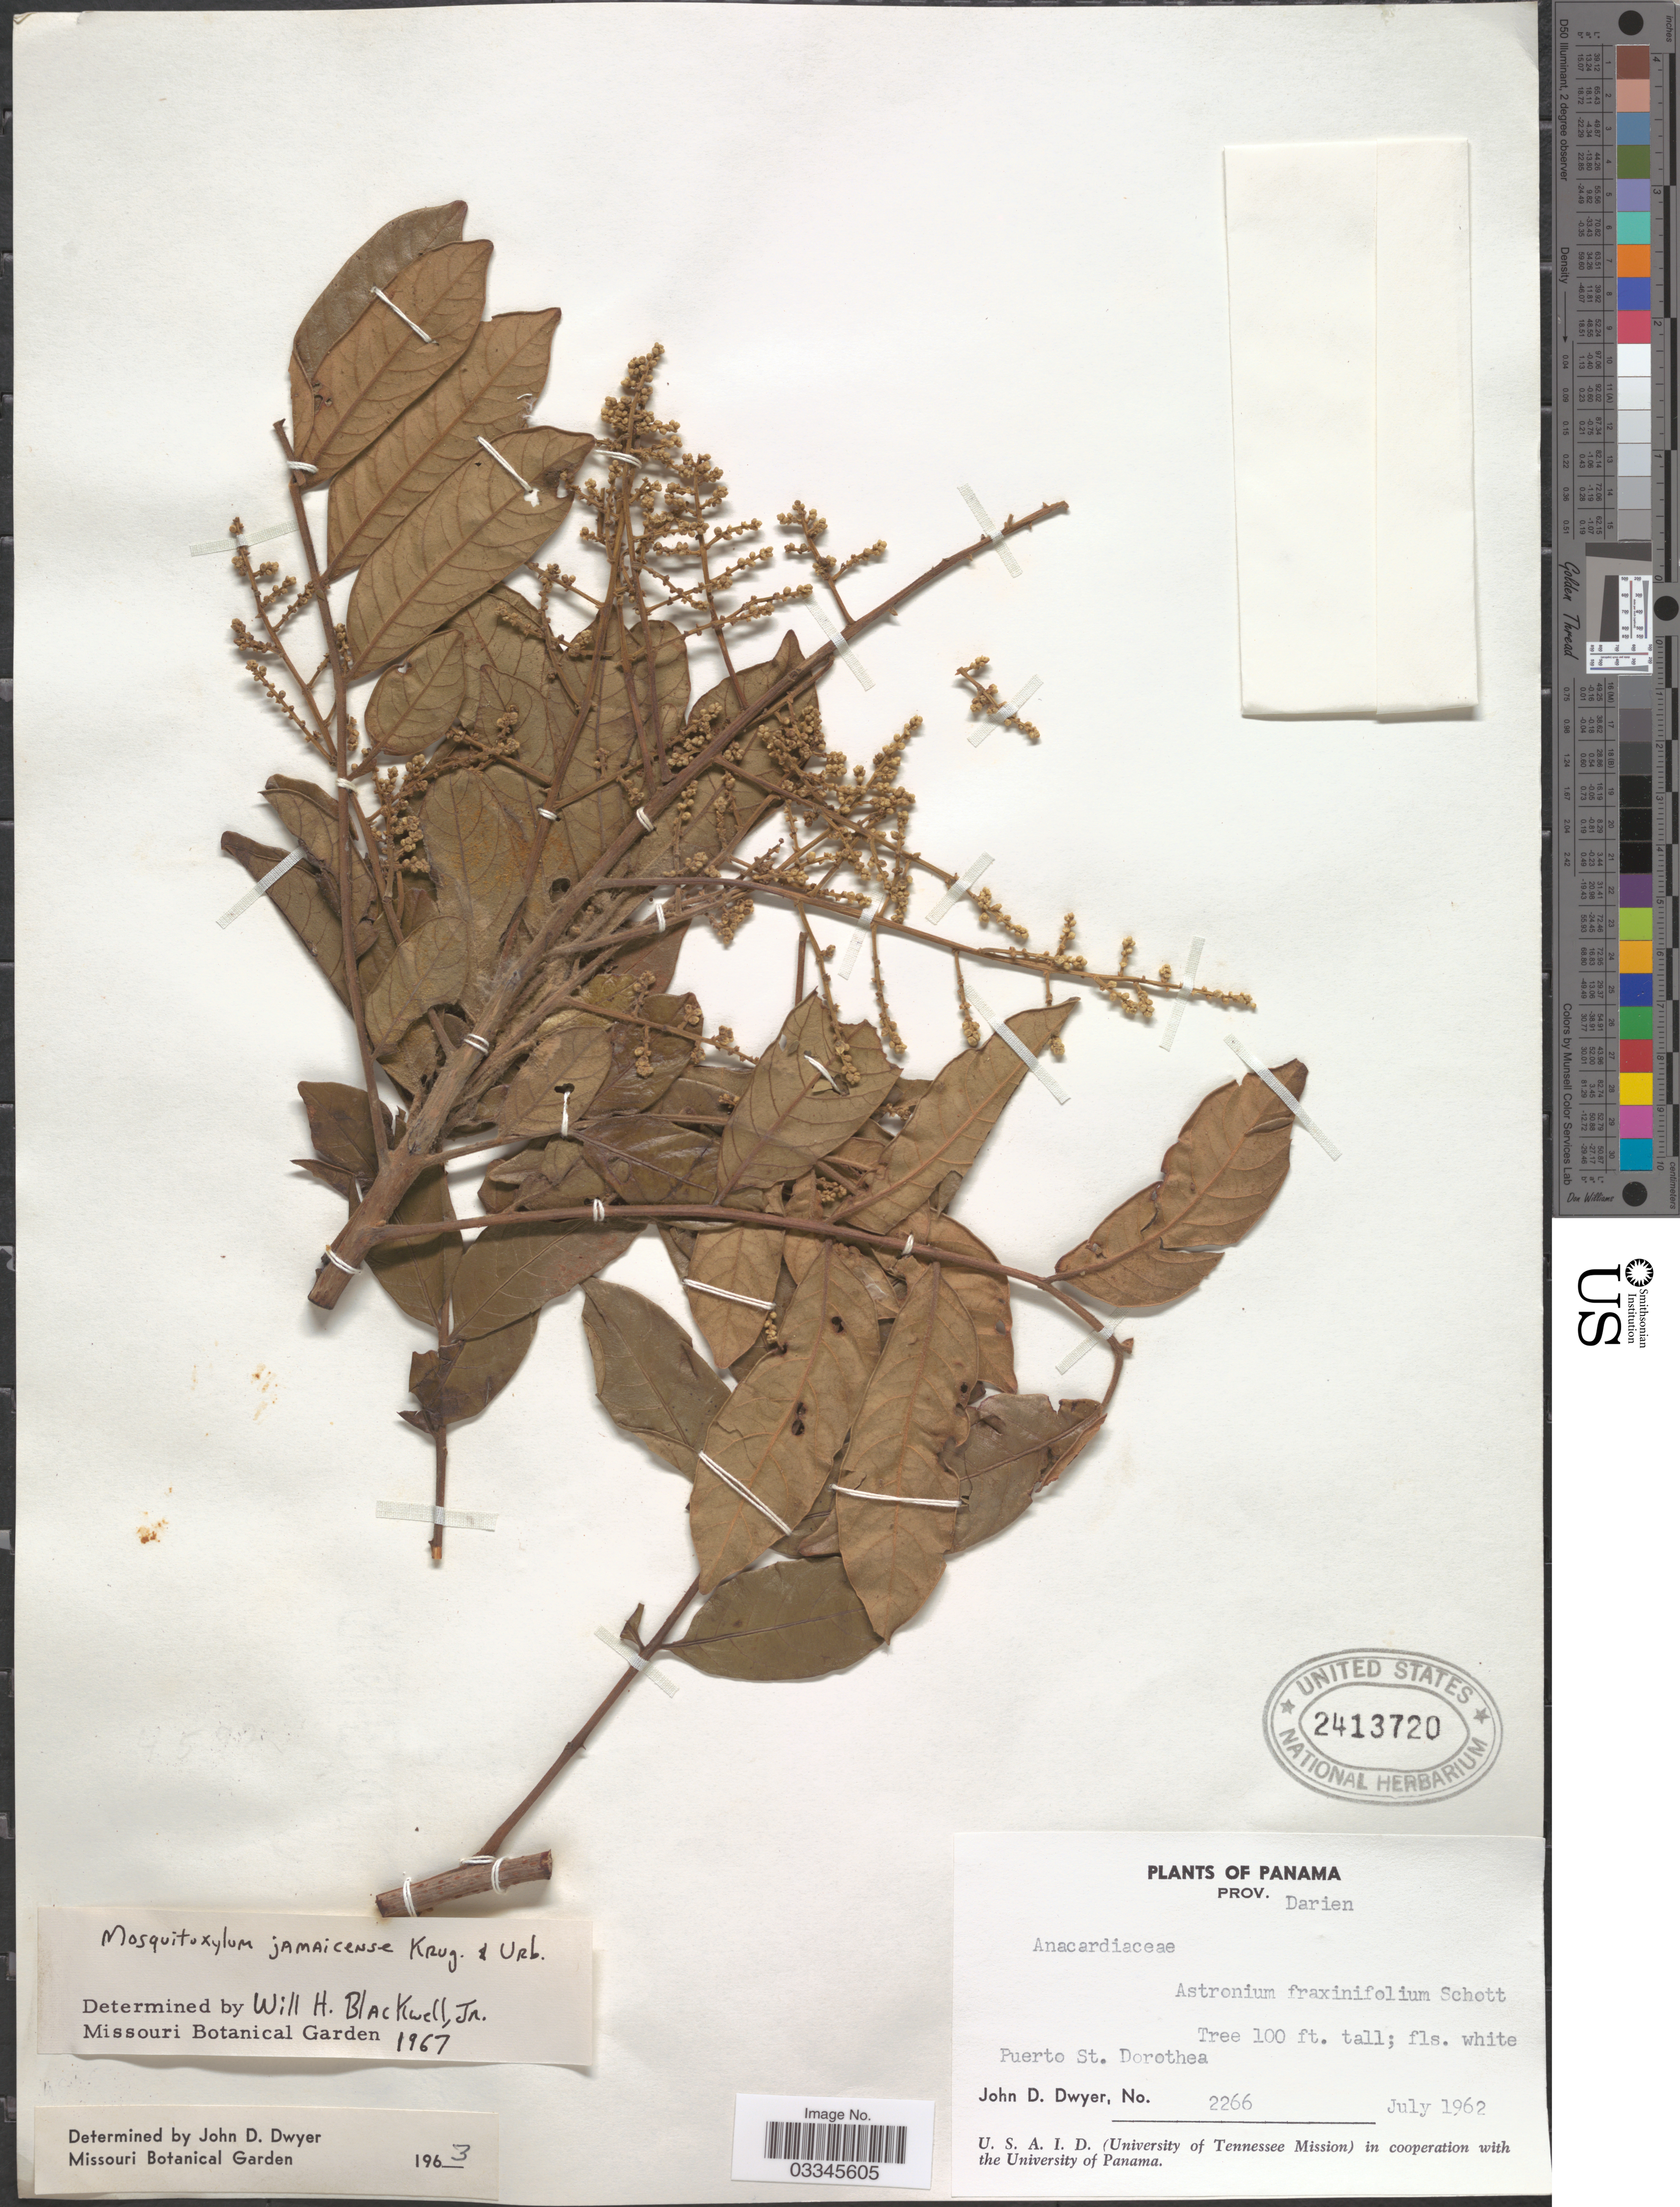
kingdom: Plantae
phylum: Tracheophyta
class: Magnoliopsida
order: Sapindales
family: Anacardiaceae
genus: Mosquitoxylum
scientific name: Mosquitoxylum jamaicense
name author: Krug & Urb.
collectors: J. D. Dwyer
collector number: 2266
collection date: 1962-07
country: Panama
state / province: Darién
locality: Puerto St. Dorothea.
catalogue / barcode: US 2413720